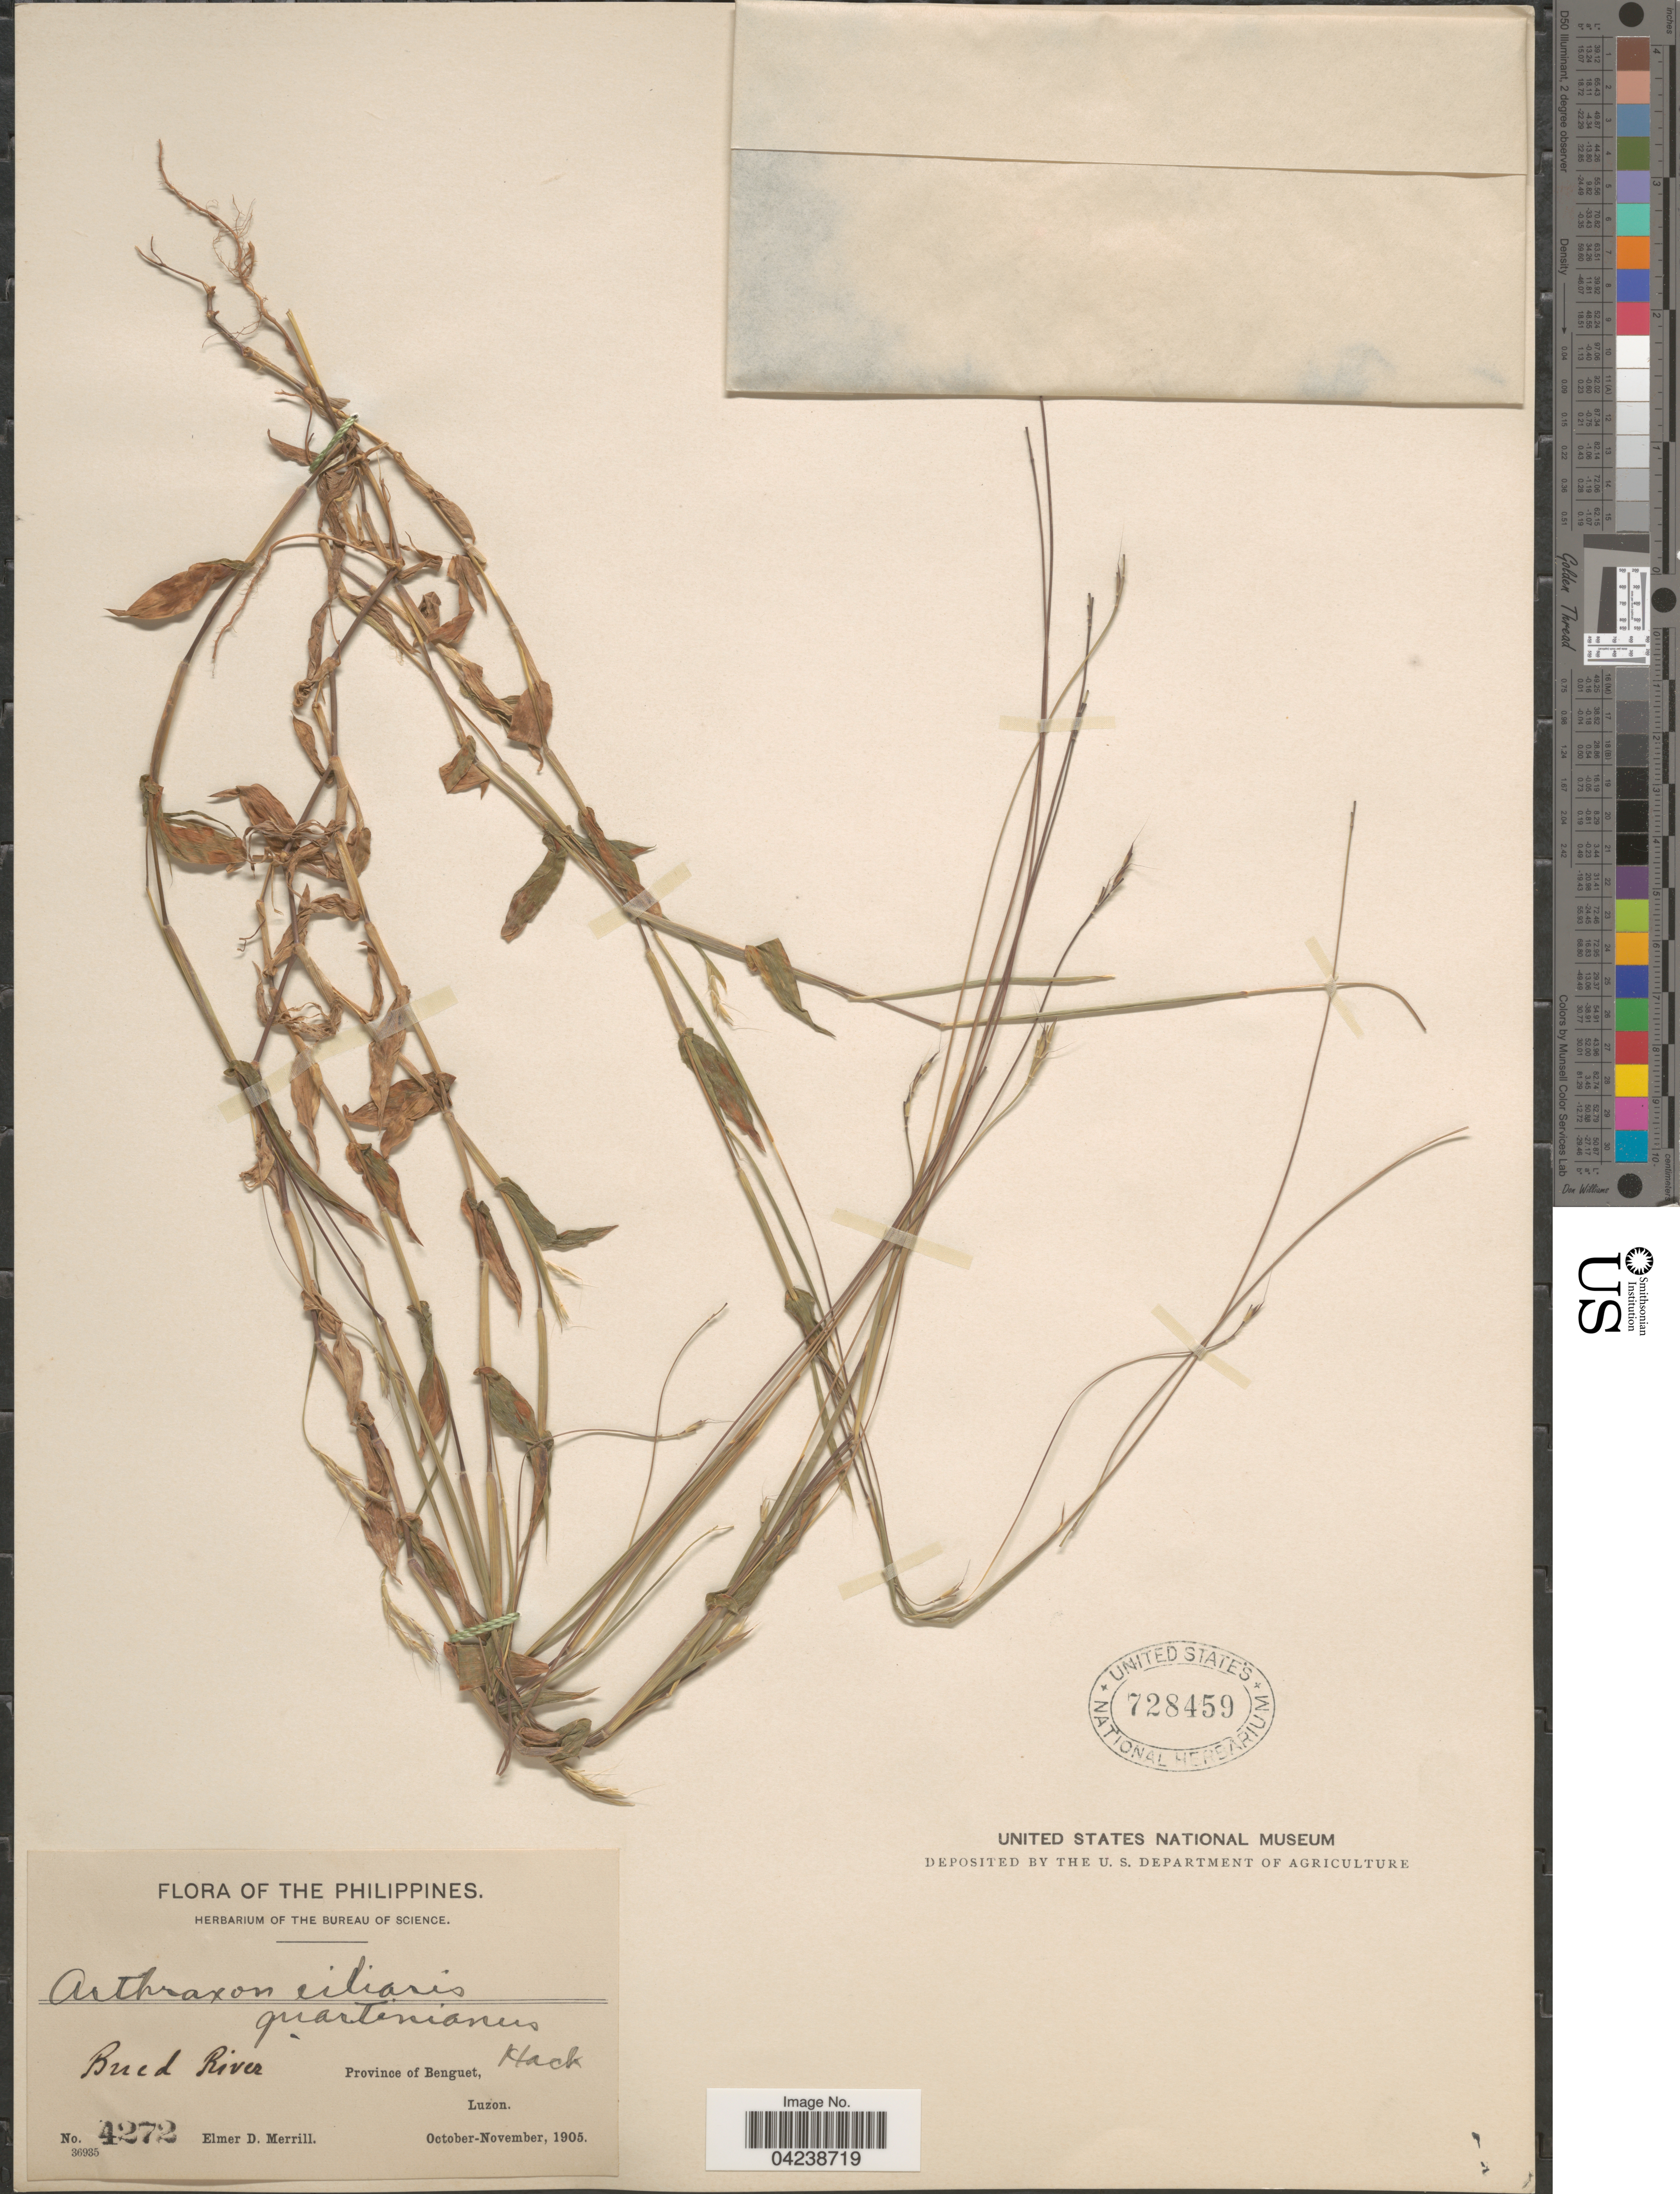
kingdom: Plantae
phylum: Tracheophyta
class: Liliopsida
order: Poales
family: Poaceae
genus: Arthraxon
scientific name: Arthraxon hispidus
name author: (Thunb.) Makino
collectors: E. D. Merrill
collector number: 4272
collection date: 1905-10/1905-11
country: Philippines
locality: Bued River. Province of Benguet, Luzon.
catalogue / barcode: US 728459